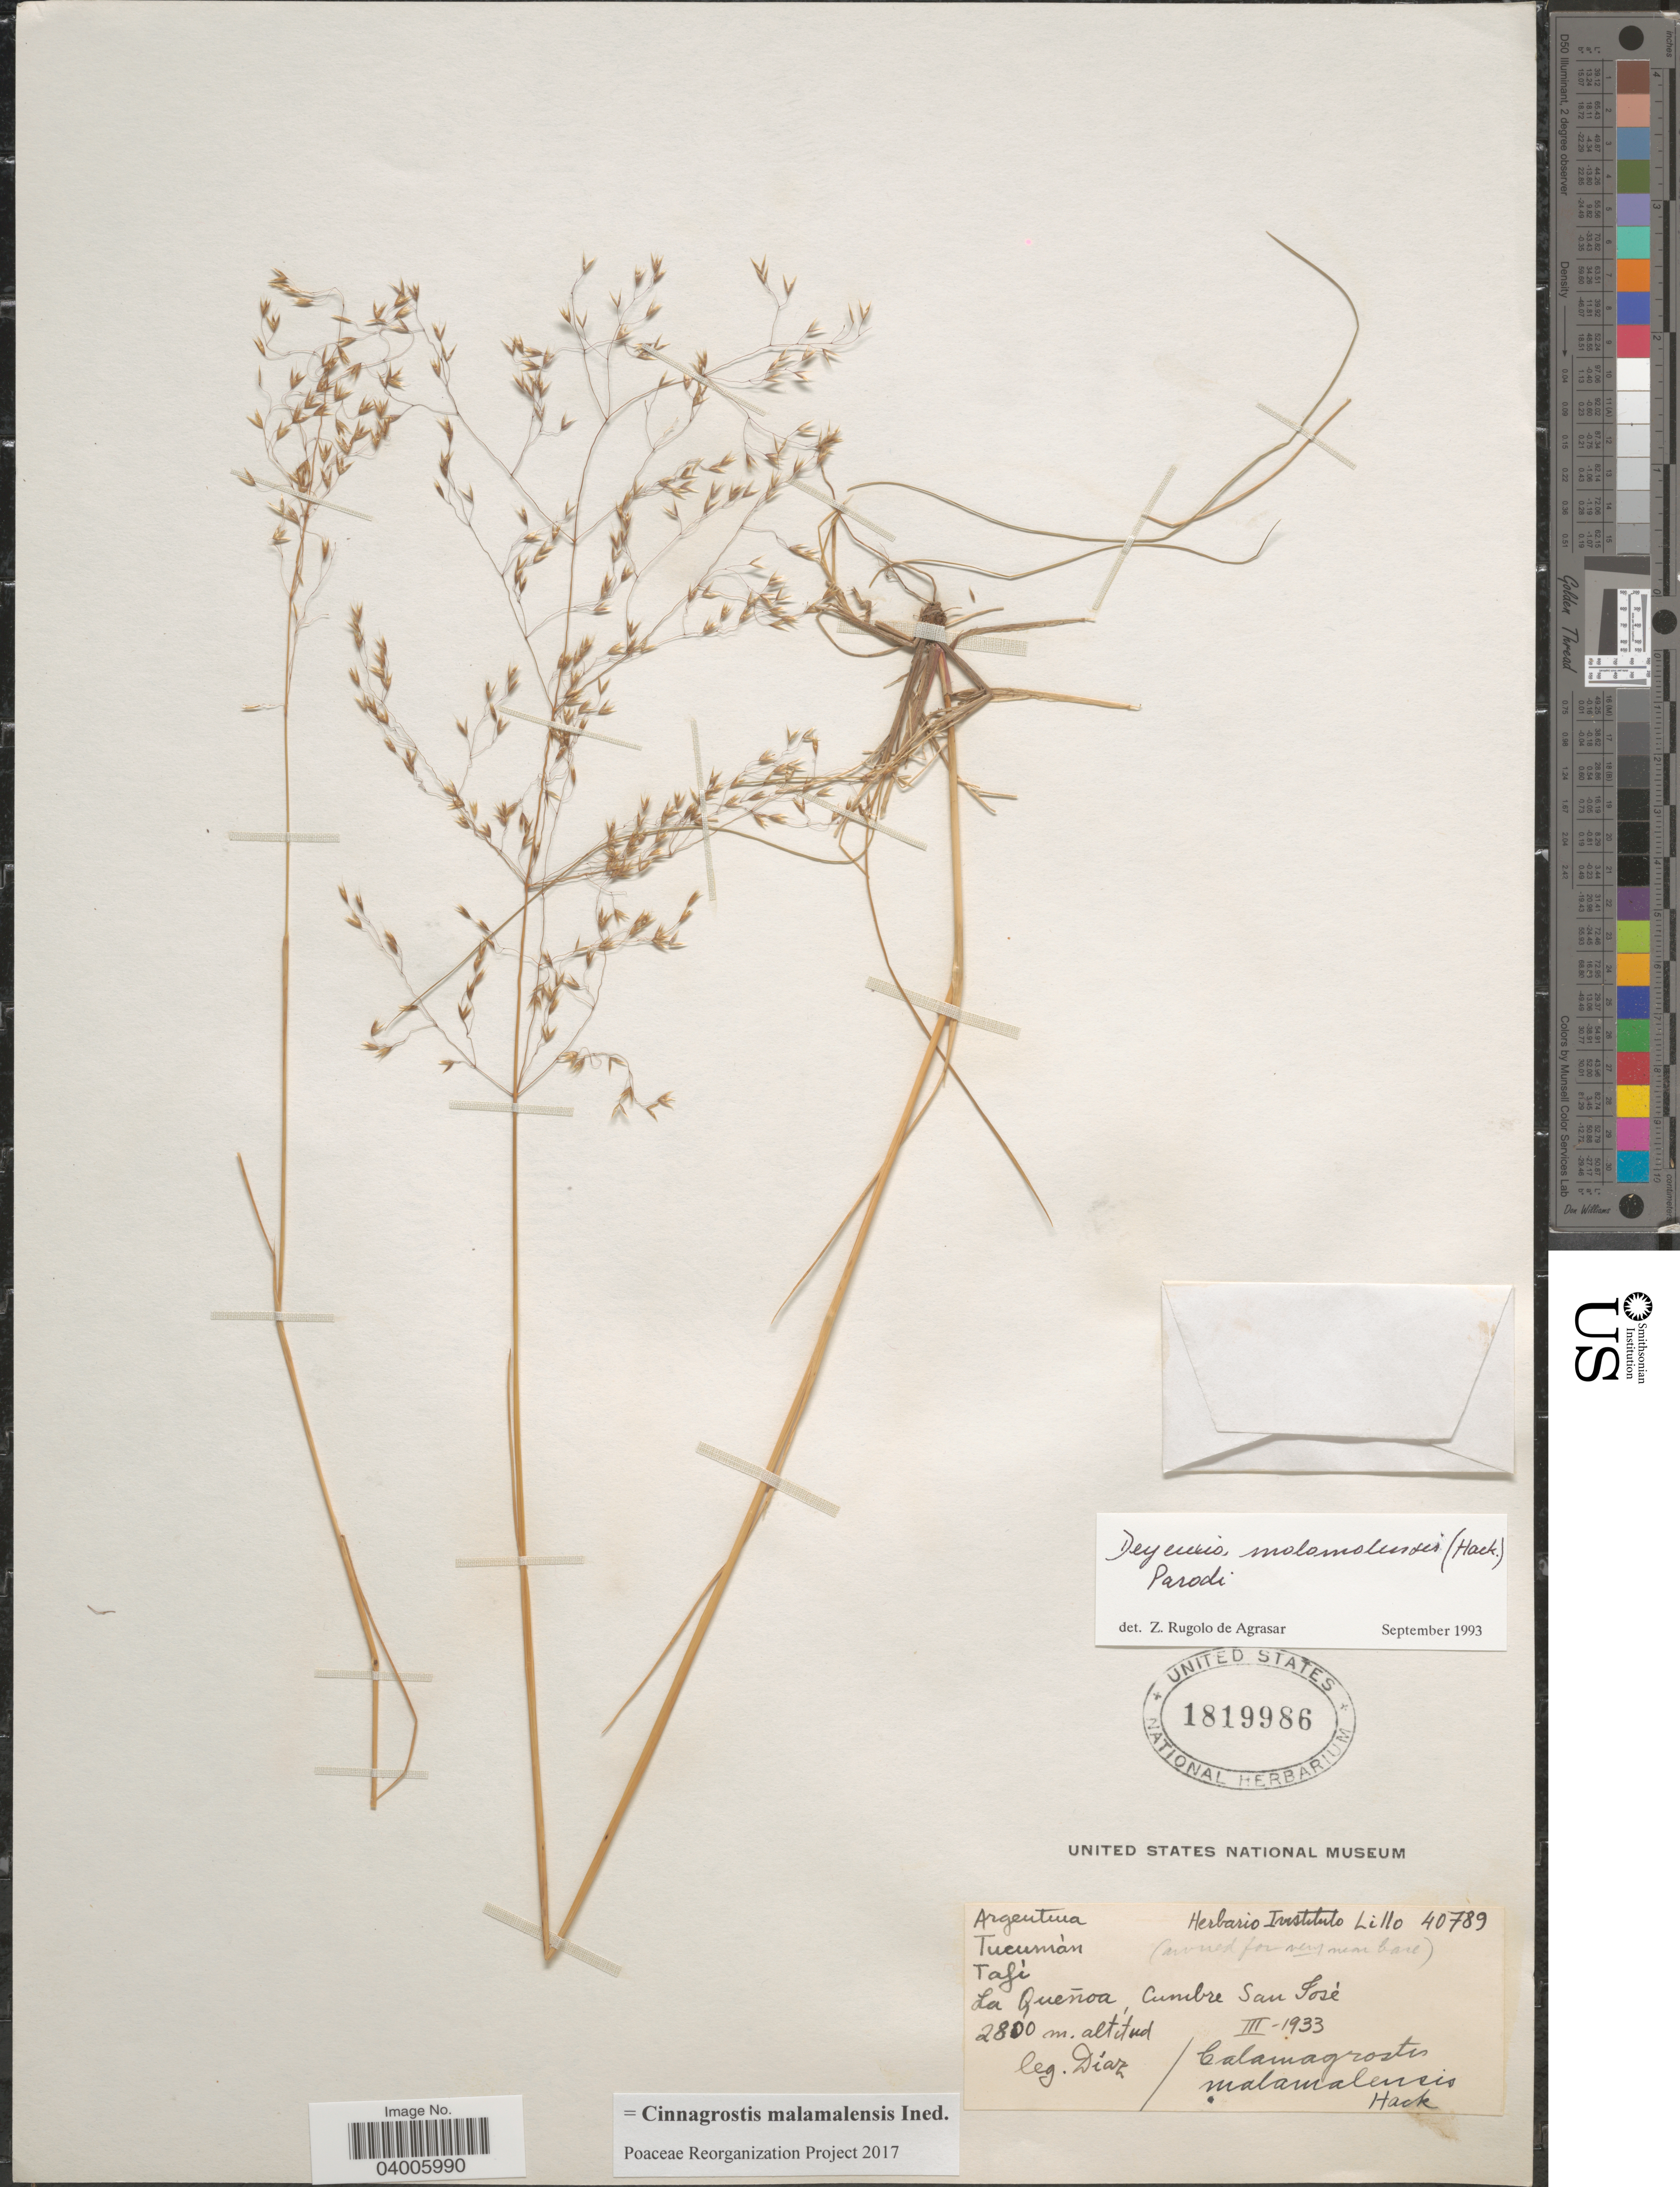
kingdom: Plantae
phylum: Tracheophyta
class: Liliopsida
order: Poales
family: Poaceae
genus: Cinnagrostis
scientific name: Cinnagrostis malamalensis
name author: (Hack.) P.M. Peterson et al.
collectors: Diaz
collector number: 40789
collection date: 1933-03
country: Argentina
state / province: Tucuman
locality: Tafí. La Queñoa, cumbre San José.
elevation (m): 2800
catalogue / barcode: US 1819986